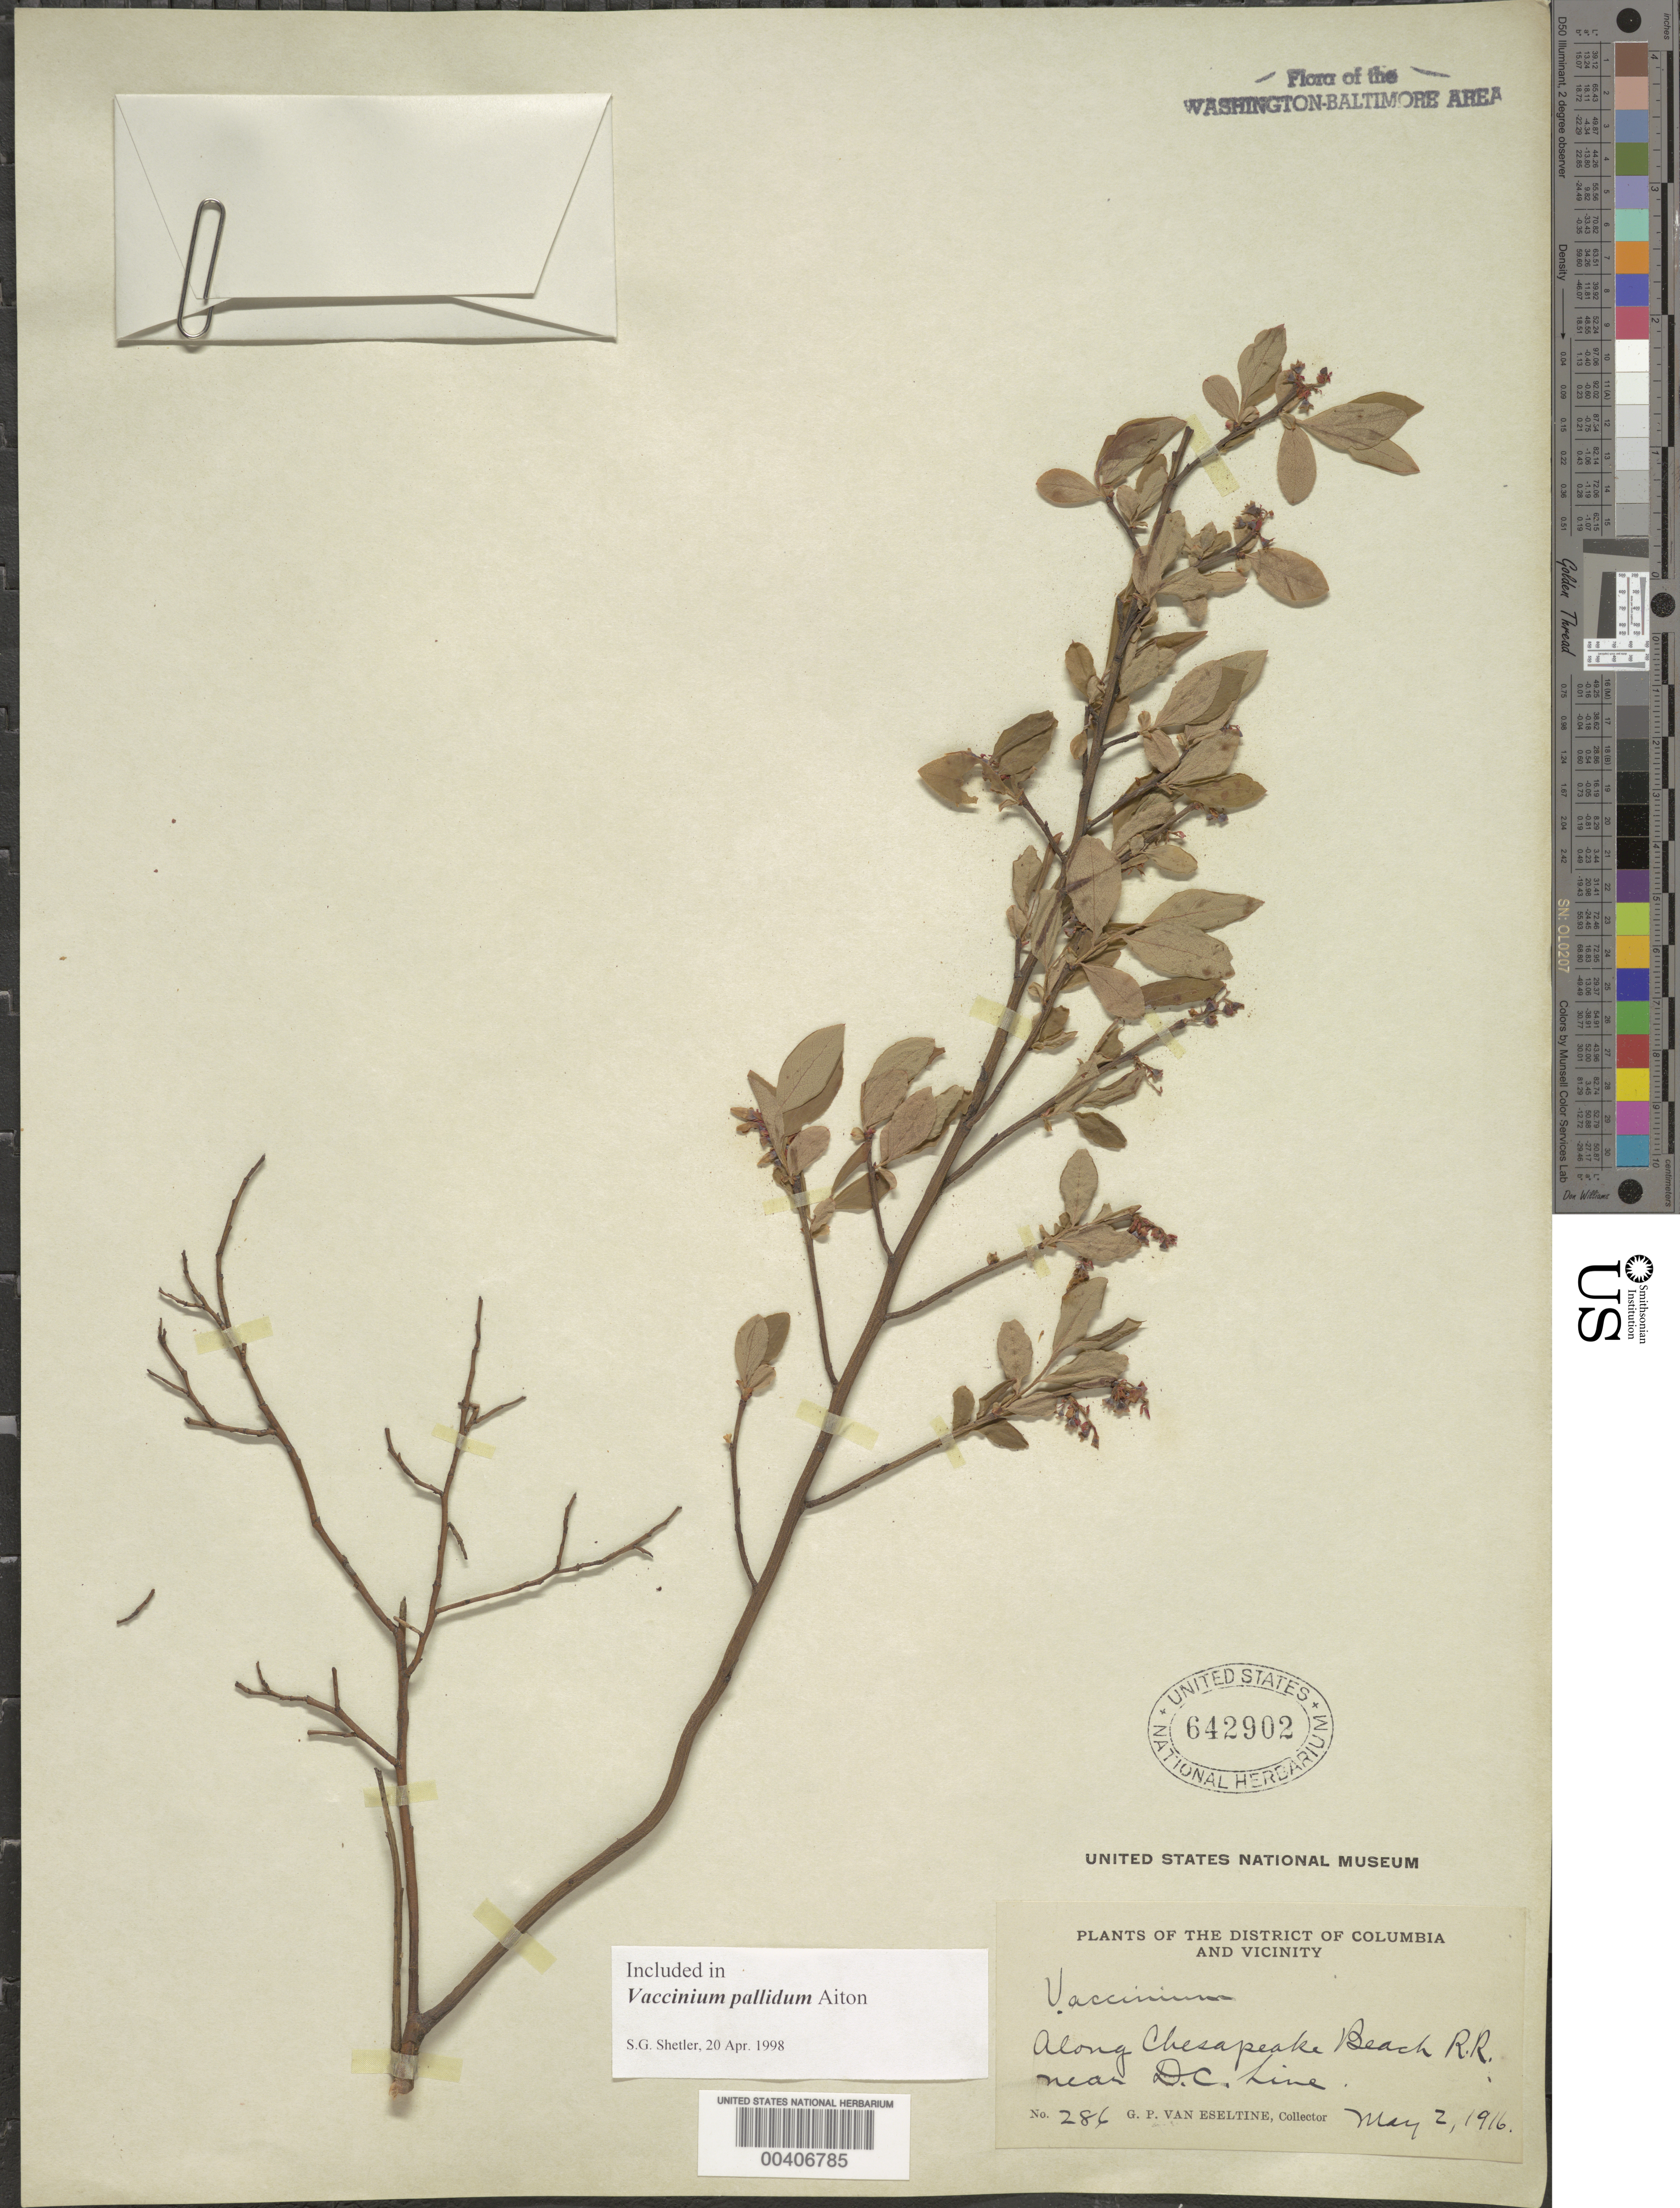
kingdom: Plantae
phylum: Tracheophyta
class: Magnoliopsida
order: Ericales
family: Ericaceae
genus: Vaccinium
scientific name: Vaccinium pallidum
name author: Aiton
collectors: G. P. Van Eseltine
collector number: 286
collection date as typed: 02 May 1916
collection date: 1916-05-02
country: United States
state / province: Maryland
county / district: Prince George's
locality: Chesapeake Railroad near DC Line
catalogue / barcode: US 642902